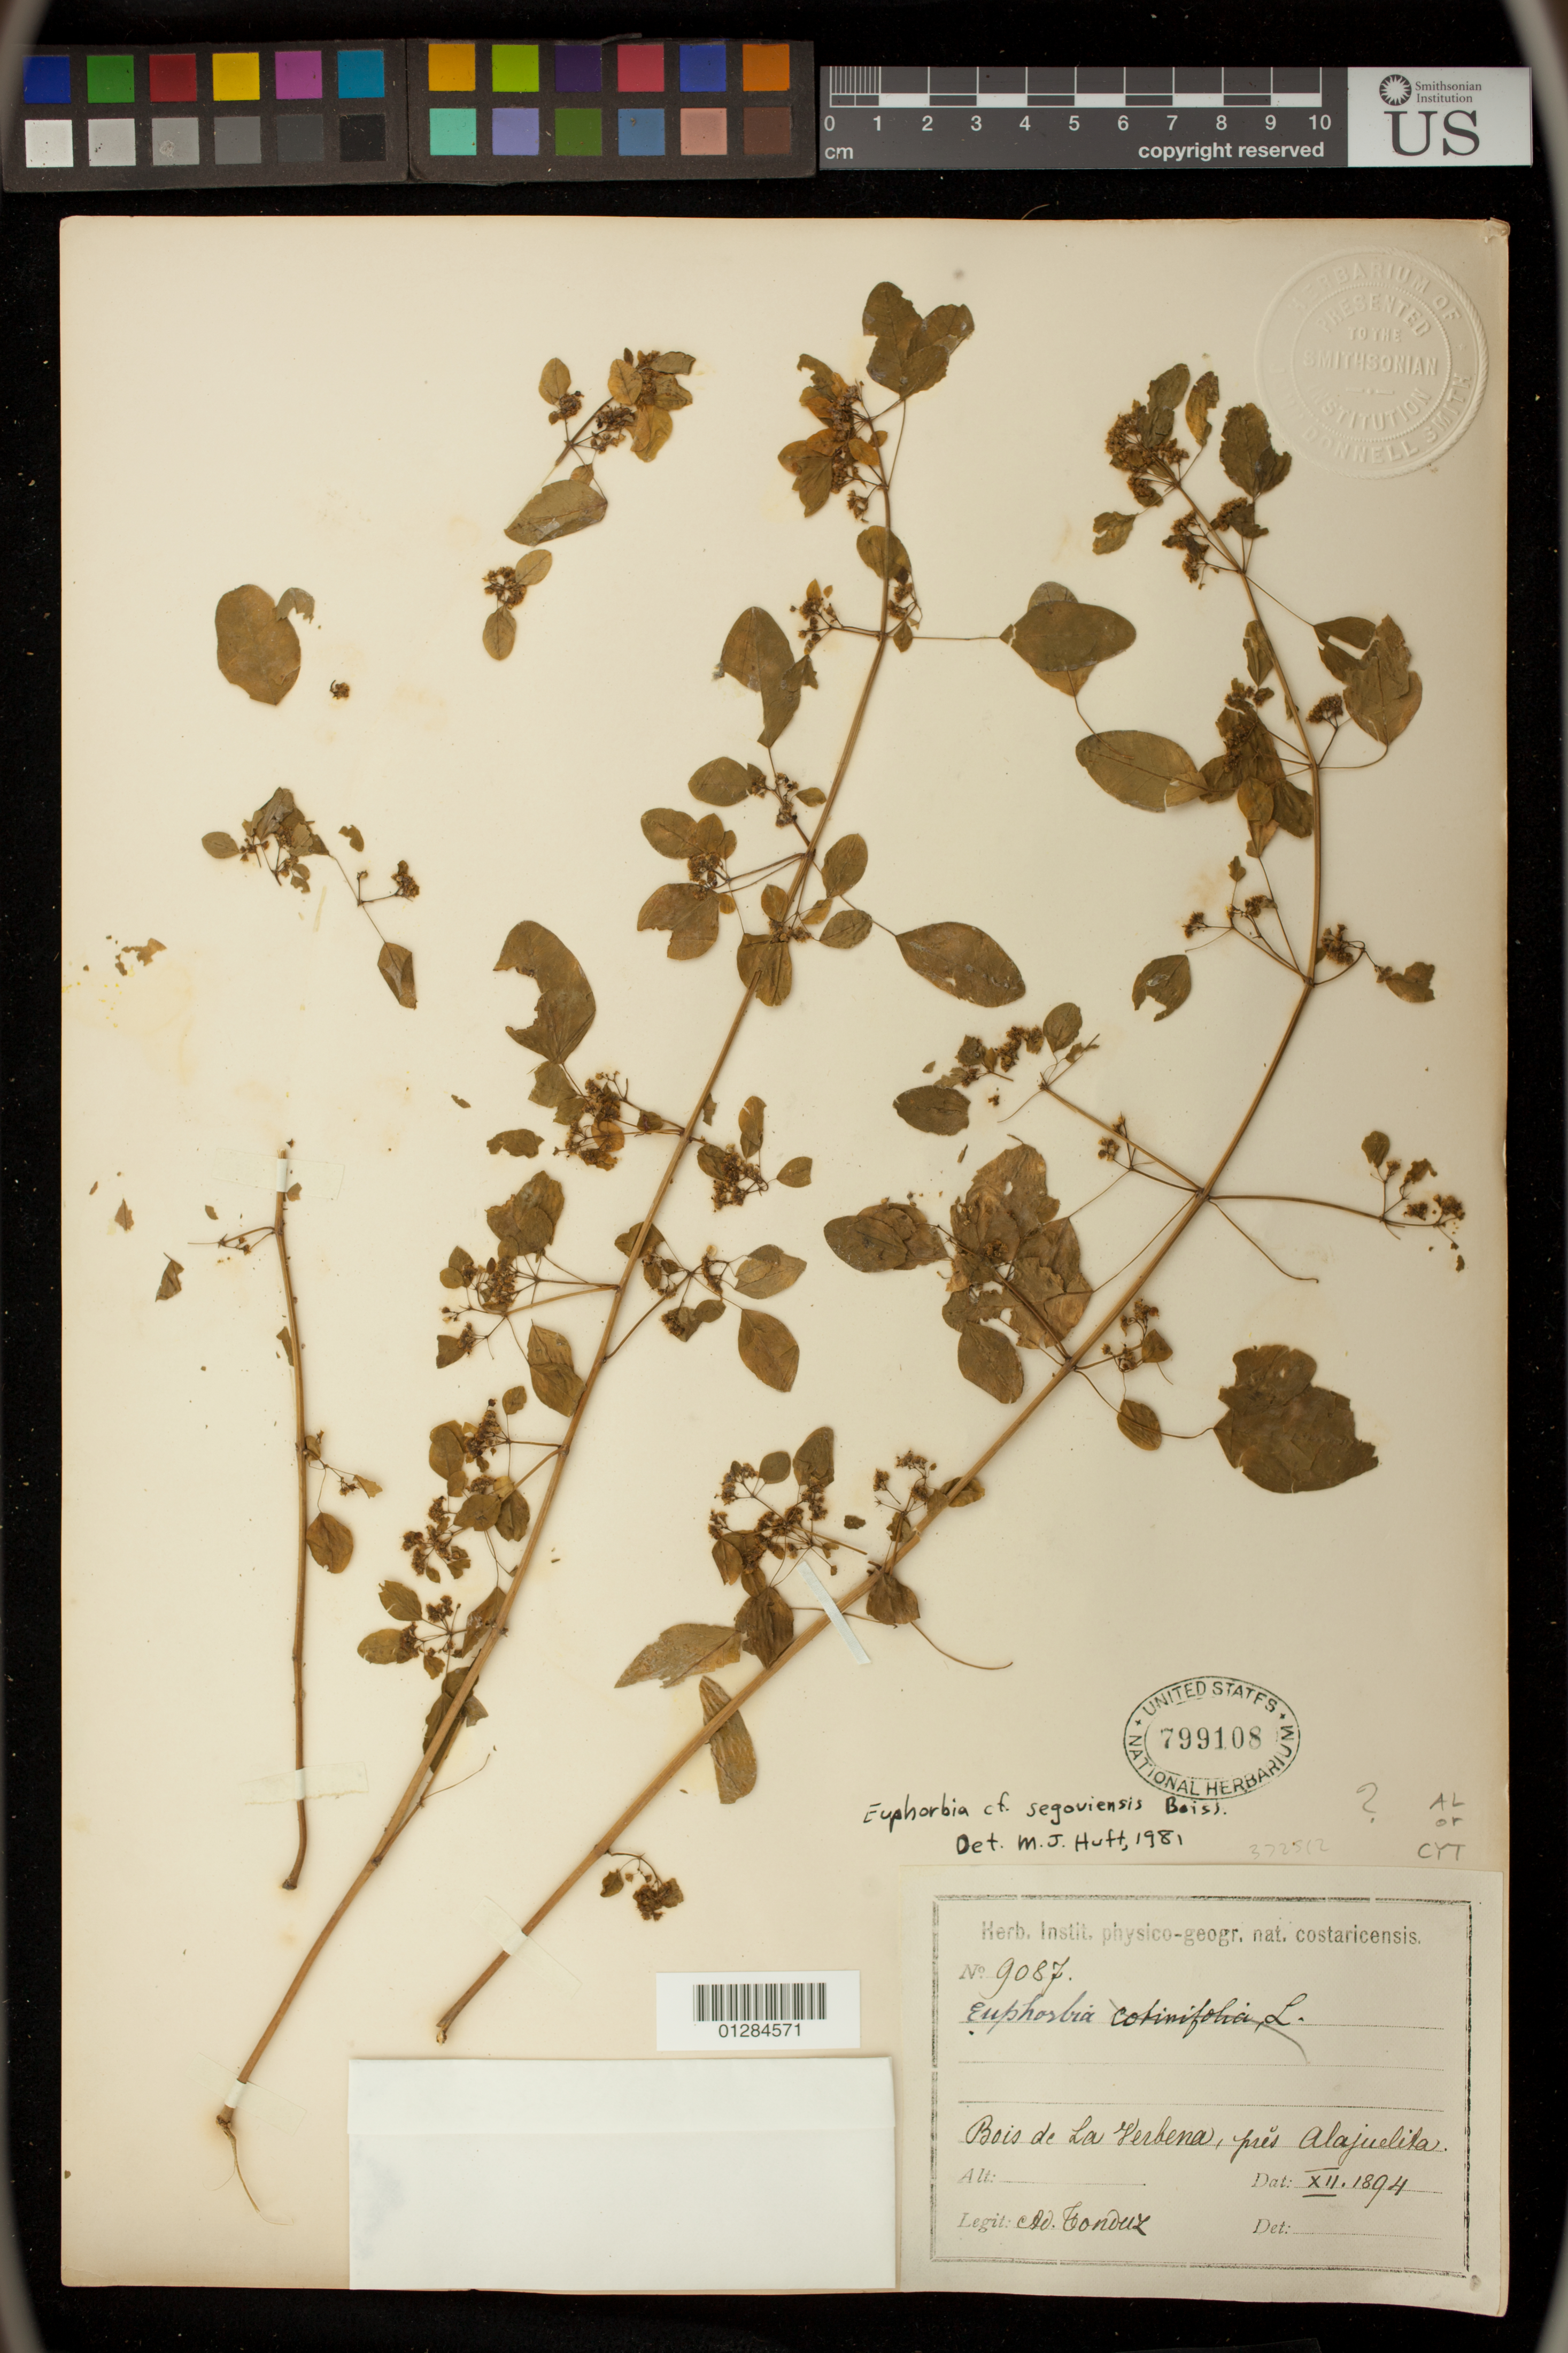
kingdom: Plantae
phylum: Tracheophyta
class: Magnoliopsida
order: Malpighiales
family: Euphorbiaceae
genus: Euphorbia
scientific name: Euphorbia segoviensis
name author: (Klotzsch & Garcke) Boiss.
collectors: A. Tonduz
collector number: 9087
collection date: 1894-12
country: Costa Rica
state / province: San José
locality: Bois de La Verbena, pres Alajuelita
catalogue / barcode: US 799108